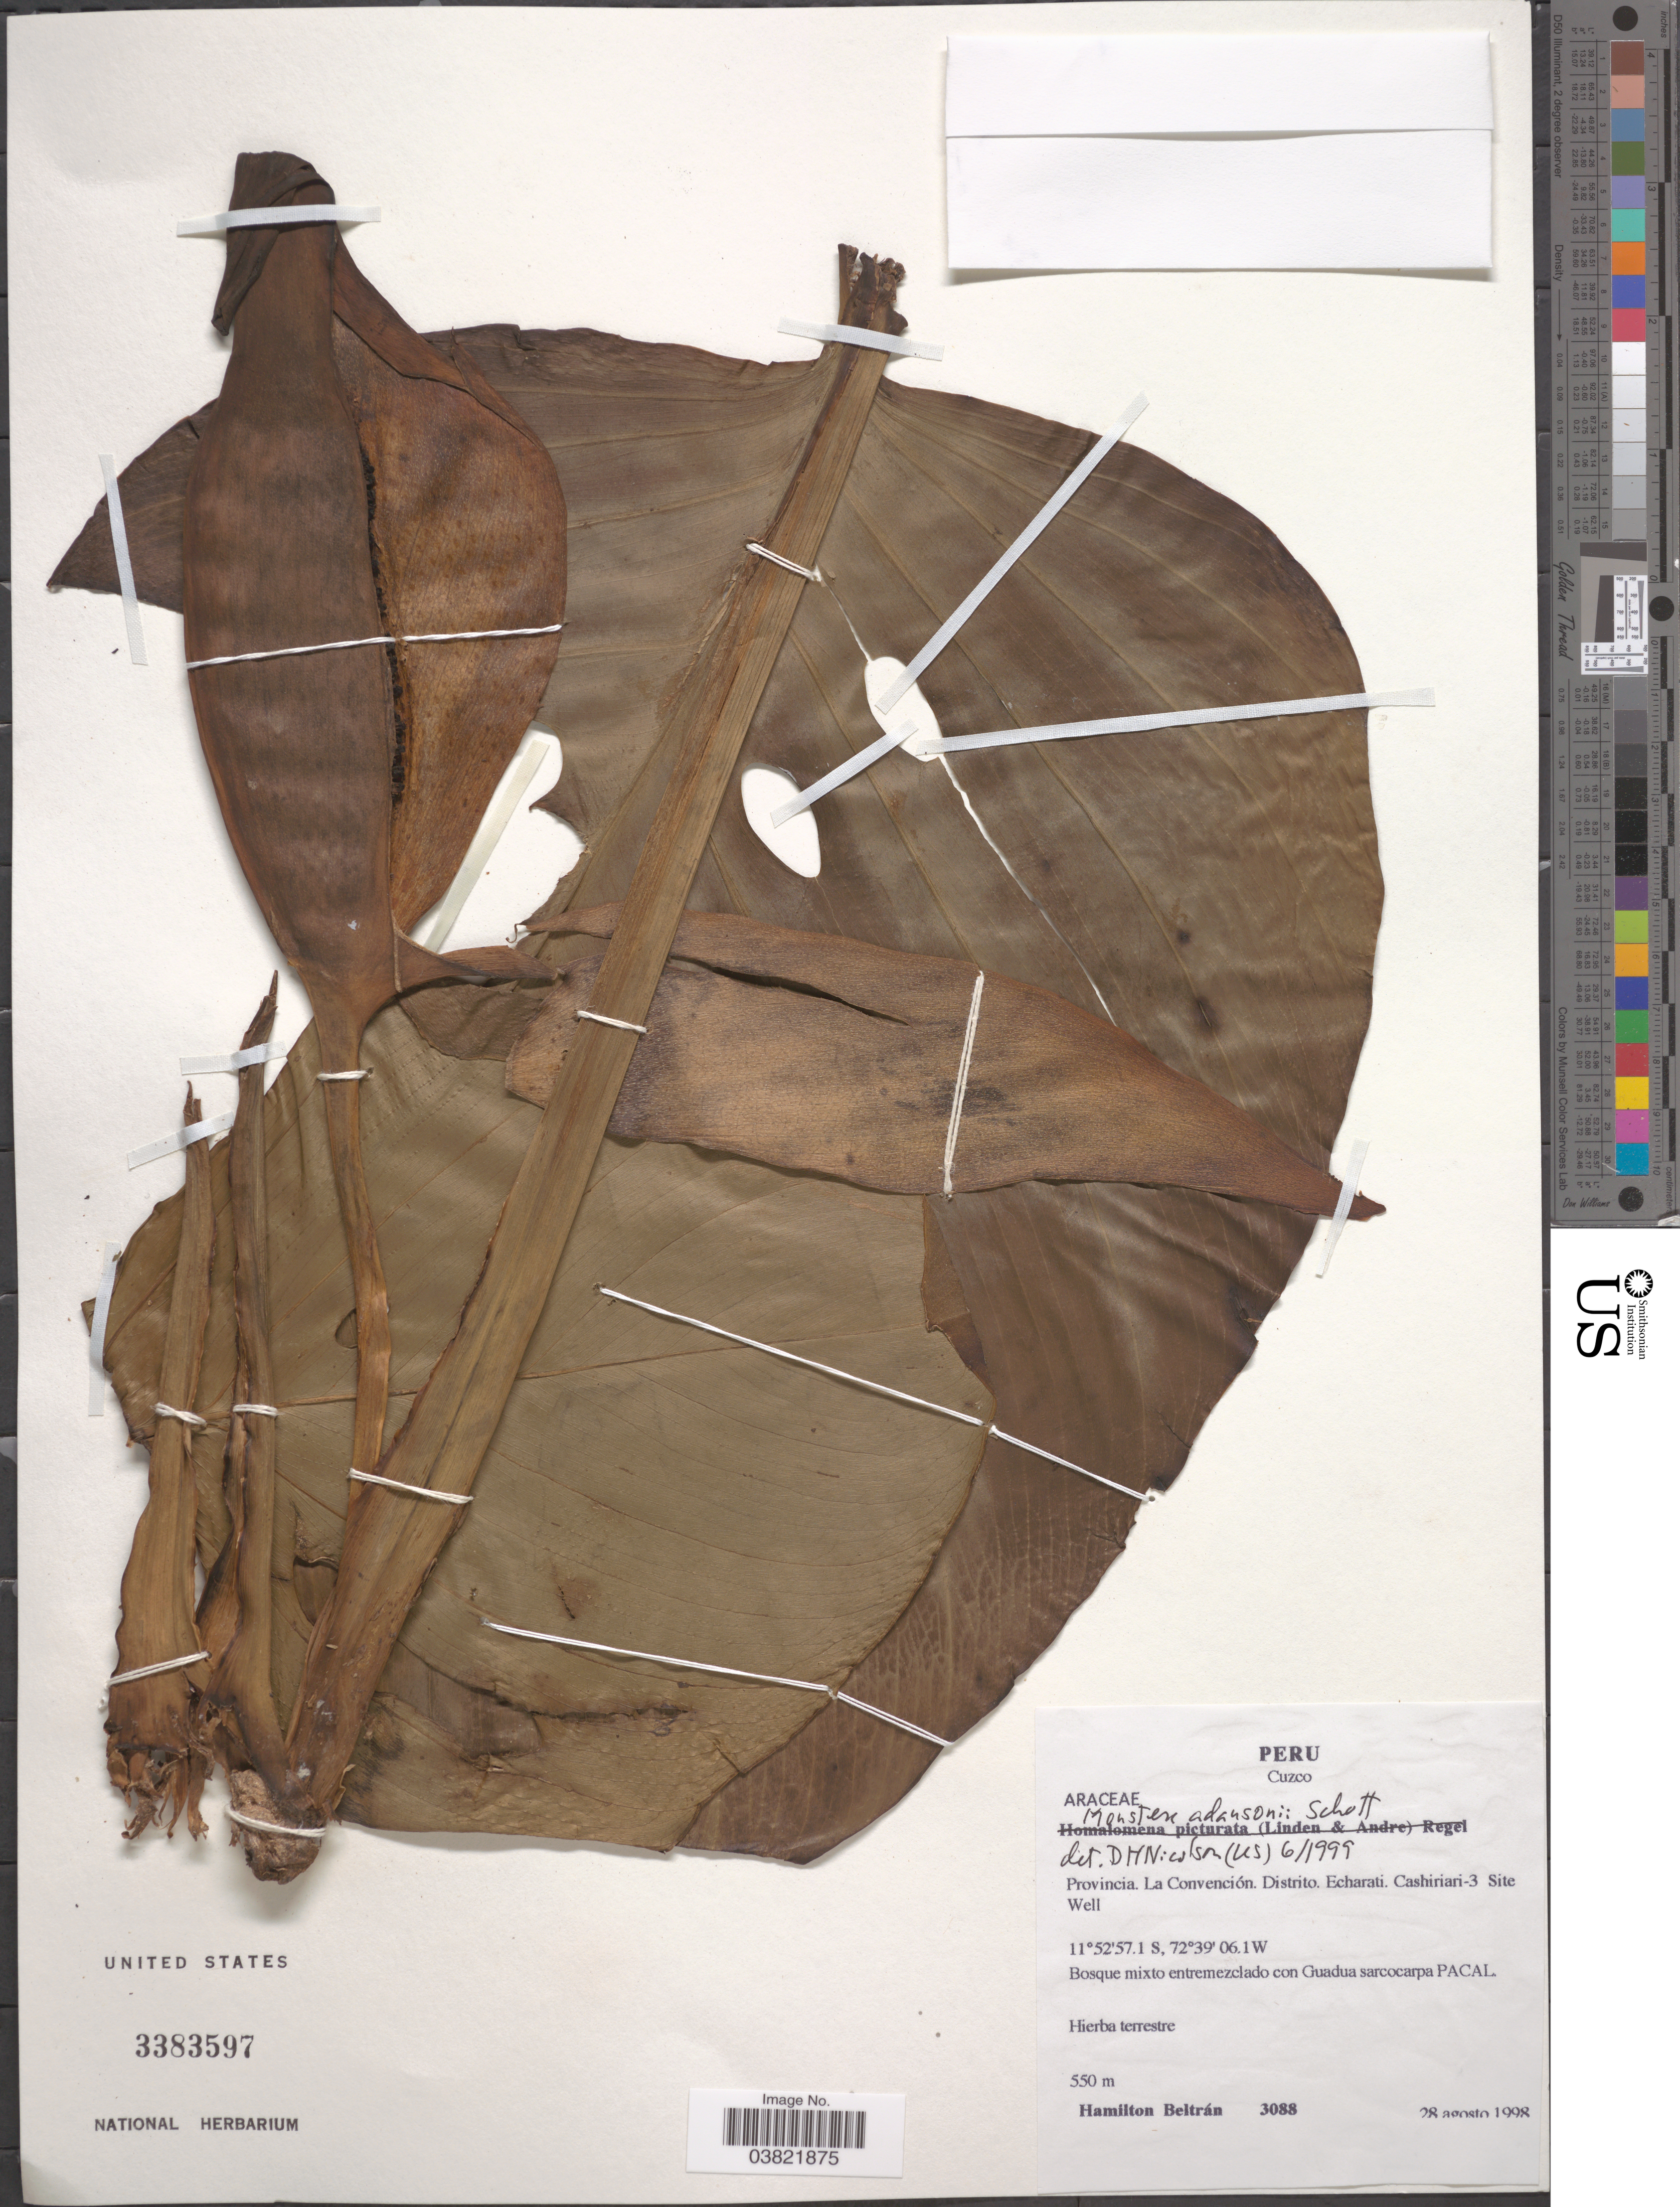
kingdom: Plantae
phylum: Tracheophyta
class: Liliopsida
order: Alismatales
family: Araceae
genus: Monstera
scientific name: Monstera adansonii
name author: Schott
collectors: H. Beltran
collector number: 3088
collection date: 1998-08-28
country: Peru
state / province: Cusco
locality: Cuzco. Provincia. La Convención. Distrito. Echarati. Cashiriari-3 Site Well.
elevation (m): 550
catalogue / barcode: US 3383597